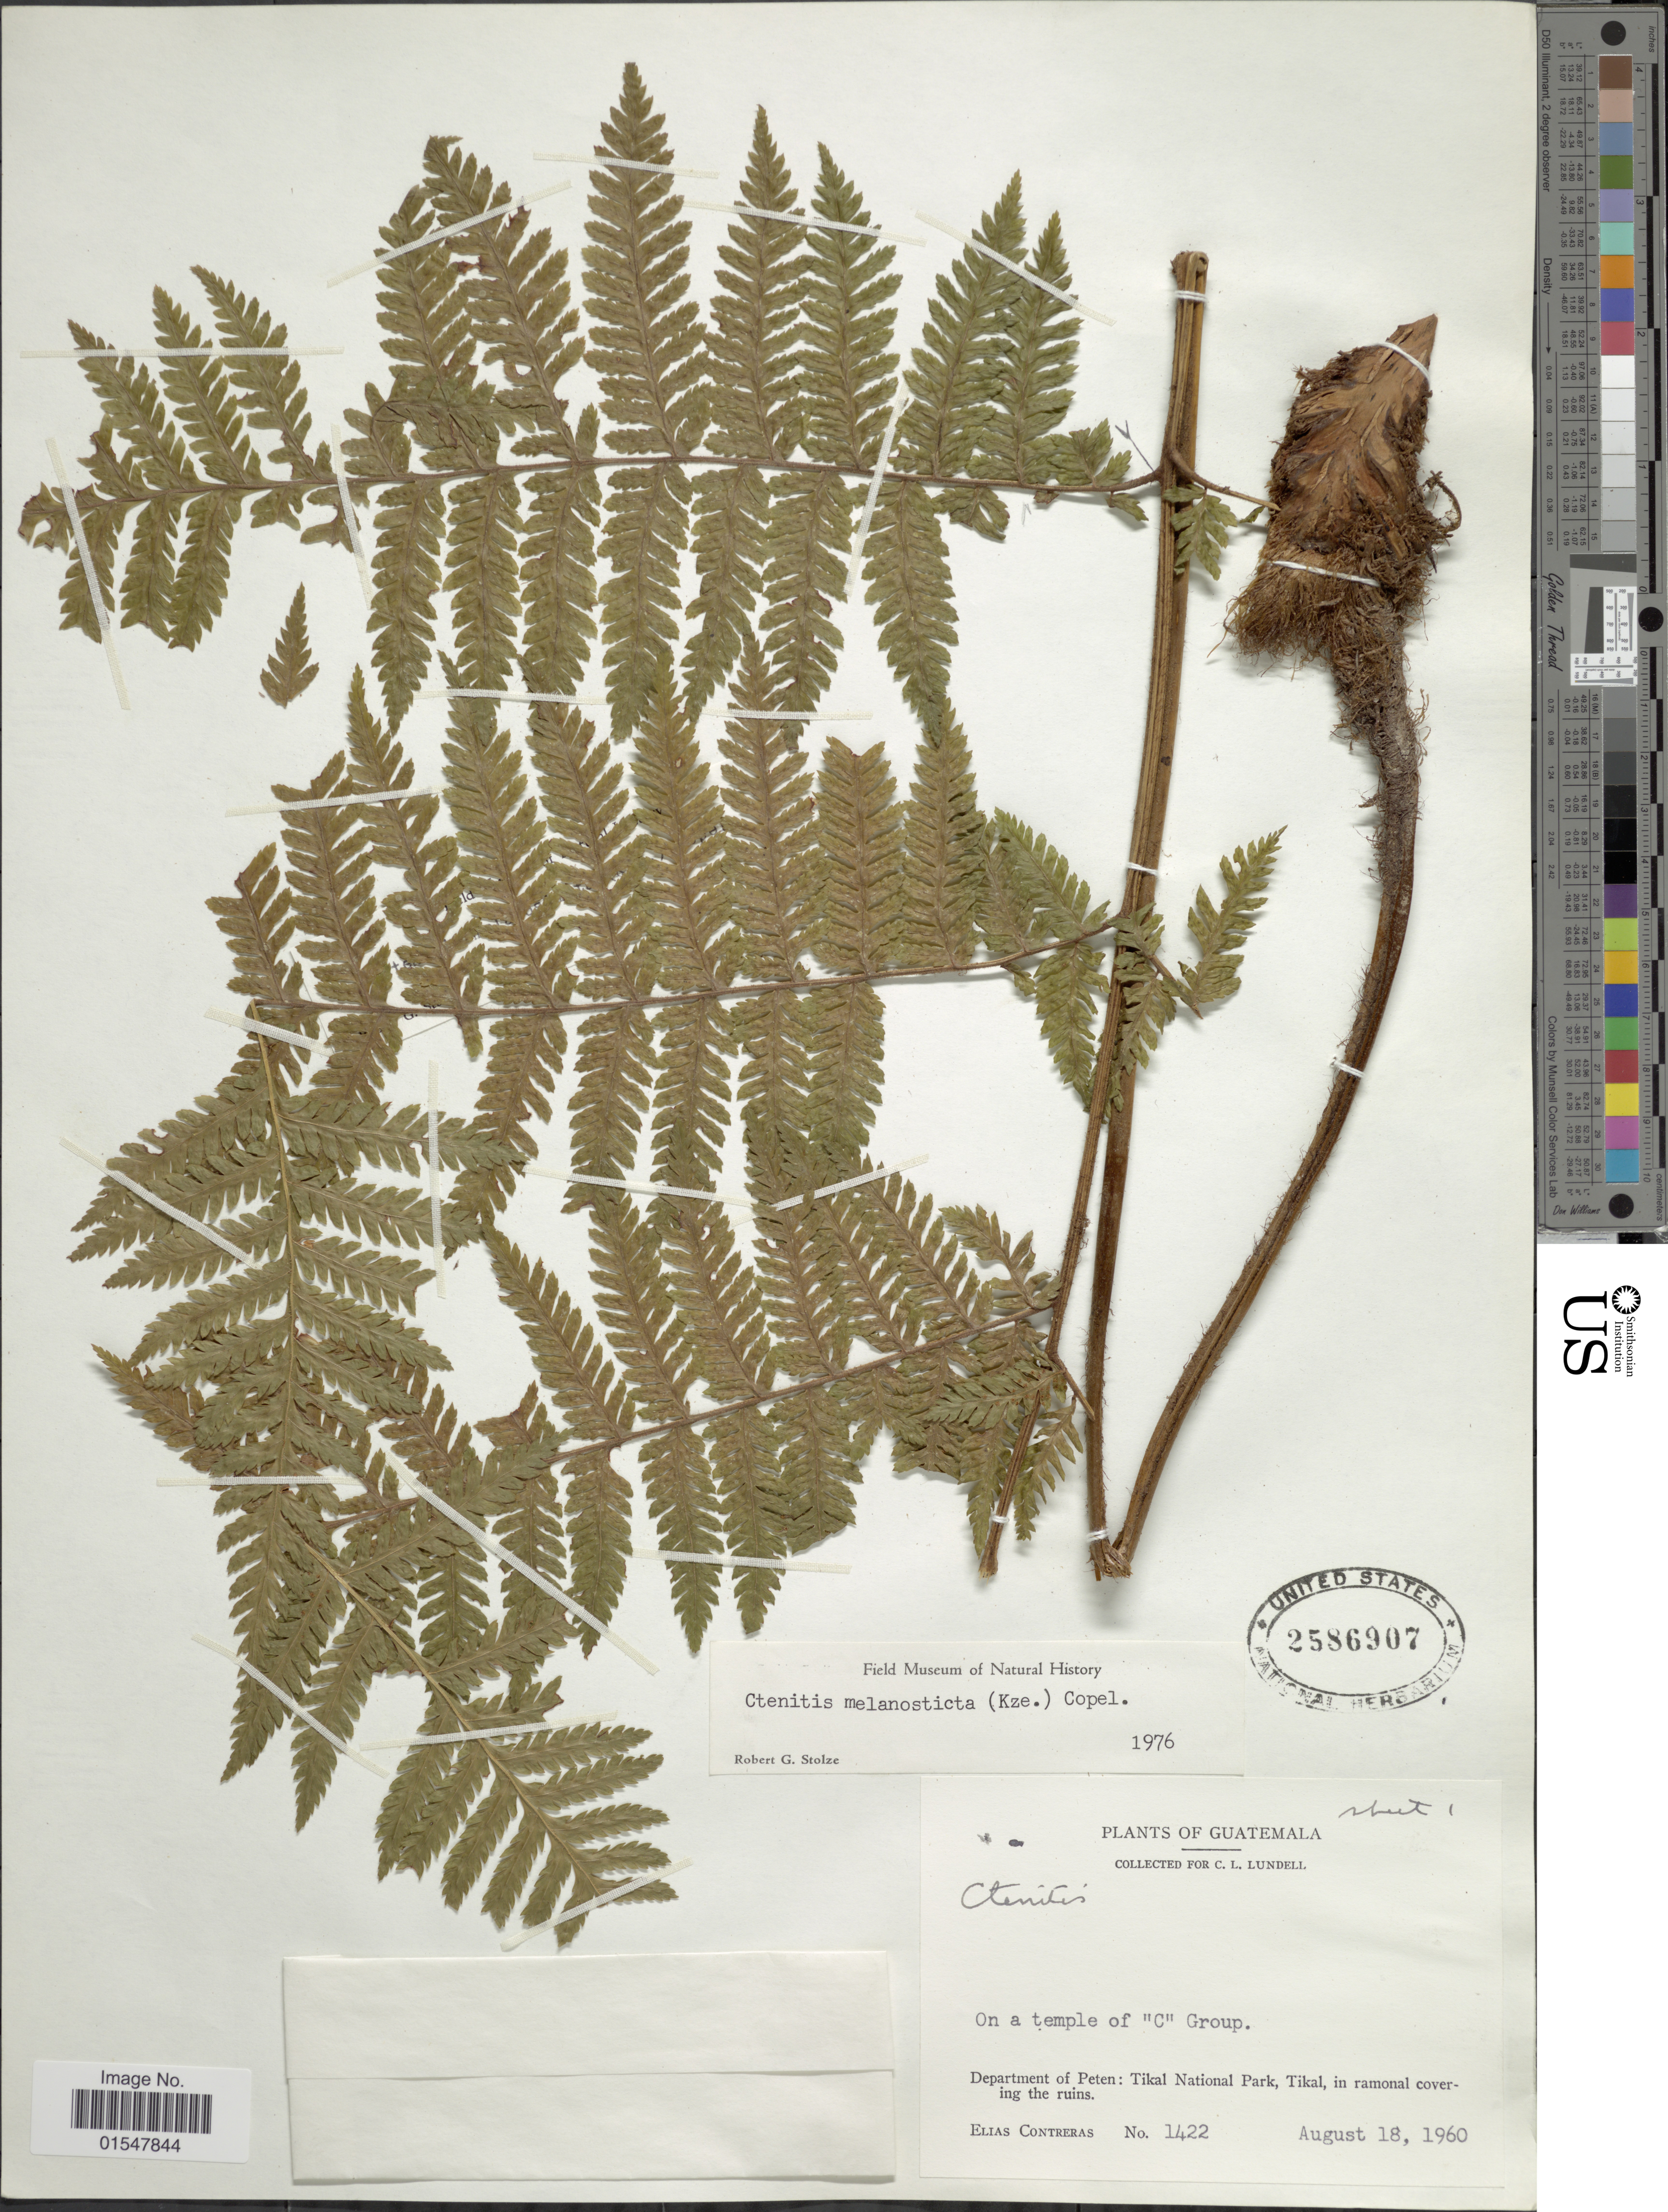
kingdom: Plantae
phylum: Tracheophyta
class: Polypodiopsida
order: Polypodiales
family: Dryopteridaceae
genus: Ctenitis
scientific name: Ctenitis melanosticta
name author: (Kunze) Copel.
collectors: E. Contreras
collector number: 1422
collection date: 1960-08-18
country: Guatemala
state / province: El Petén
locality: Guatemala, On a temple of "C" Group. Department of Peten: Tikal National Park, Tikal, in ramonal covering the ruins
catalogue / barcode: US 2586907